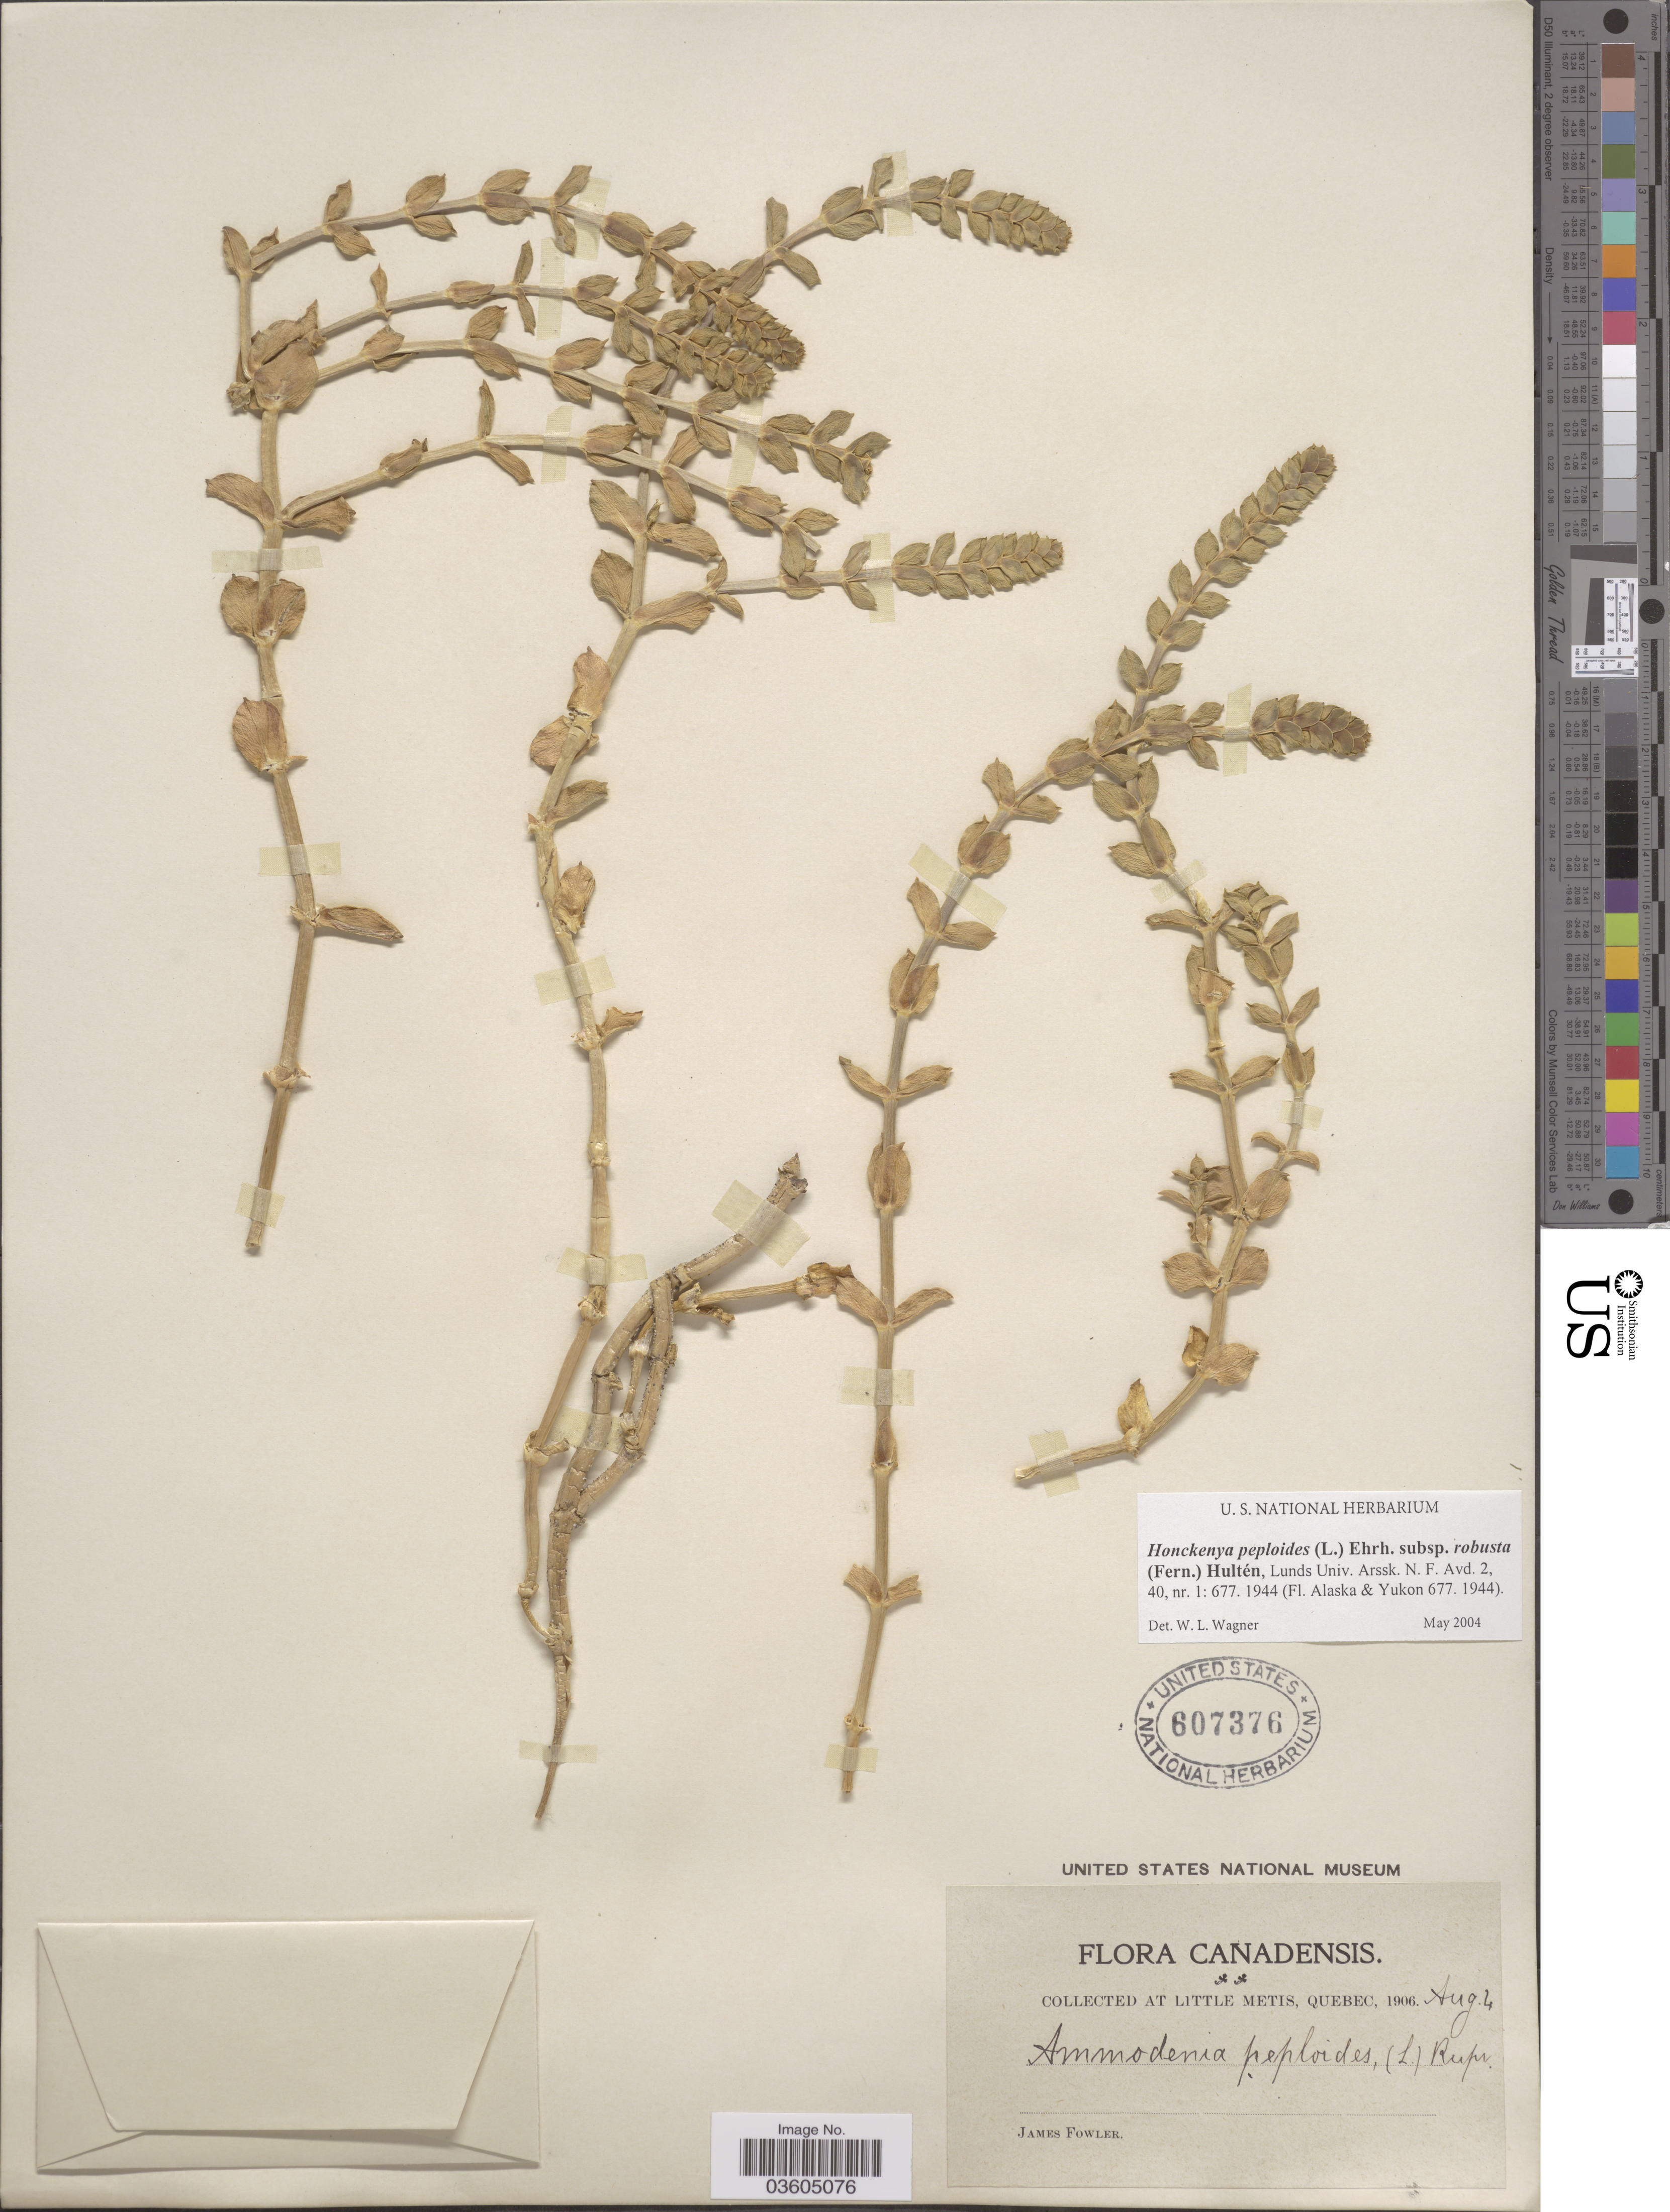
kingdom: Plantae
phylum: Tracheophyta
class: Magnoliopsida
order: Caryophyllales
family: Caryophyllaceae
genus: Honckenya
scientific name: Honckenya peploides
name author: (L.) Ehrh.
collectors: J. P. Fowler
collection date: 1906-08-04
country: Canada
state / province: Quebec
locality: At Little Metis.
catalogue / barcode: US 607376